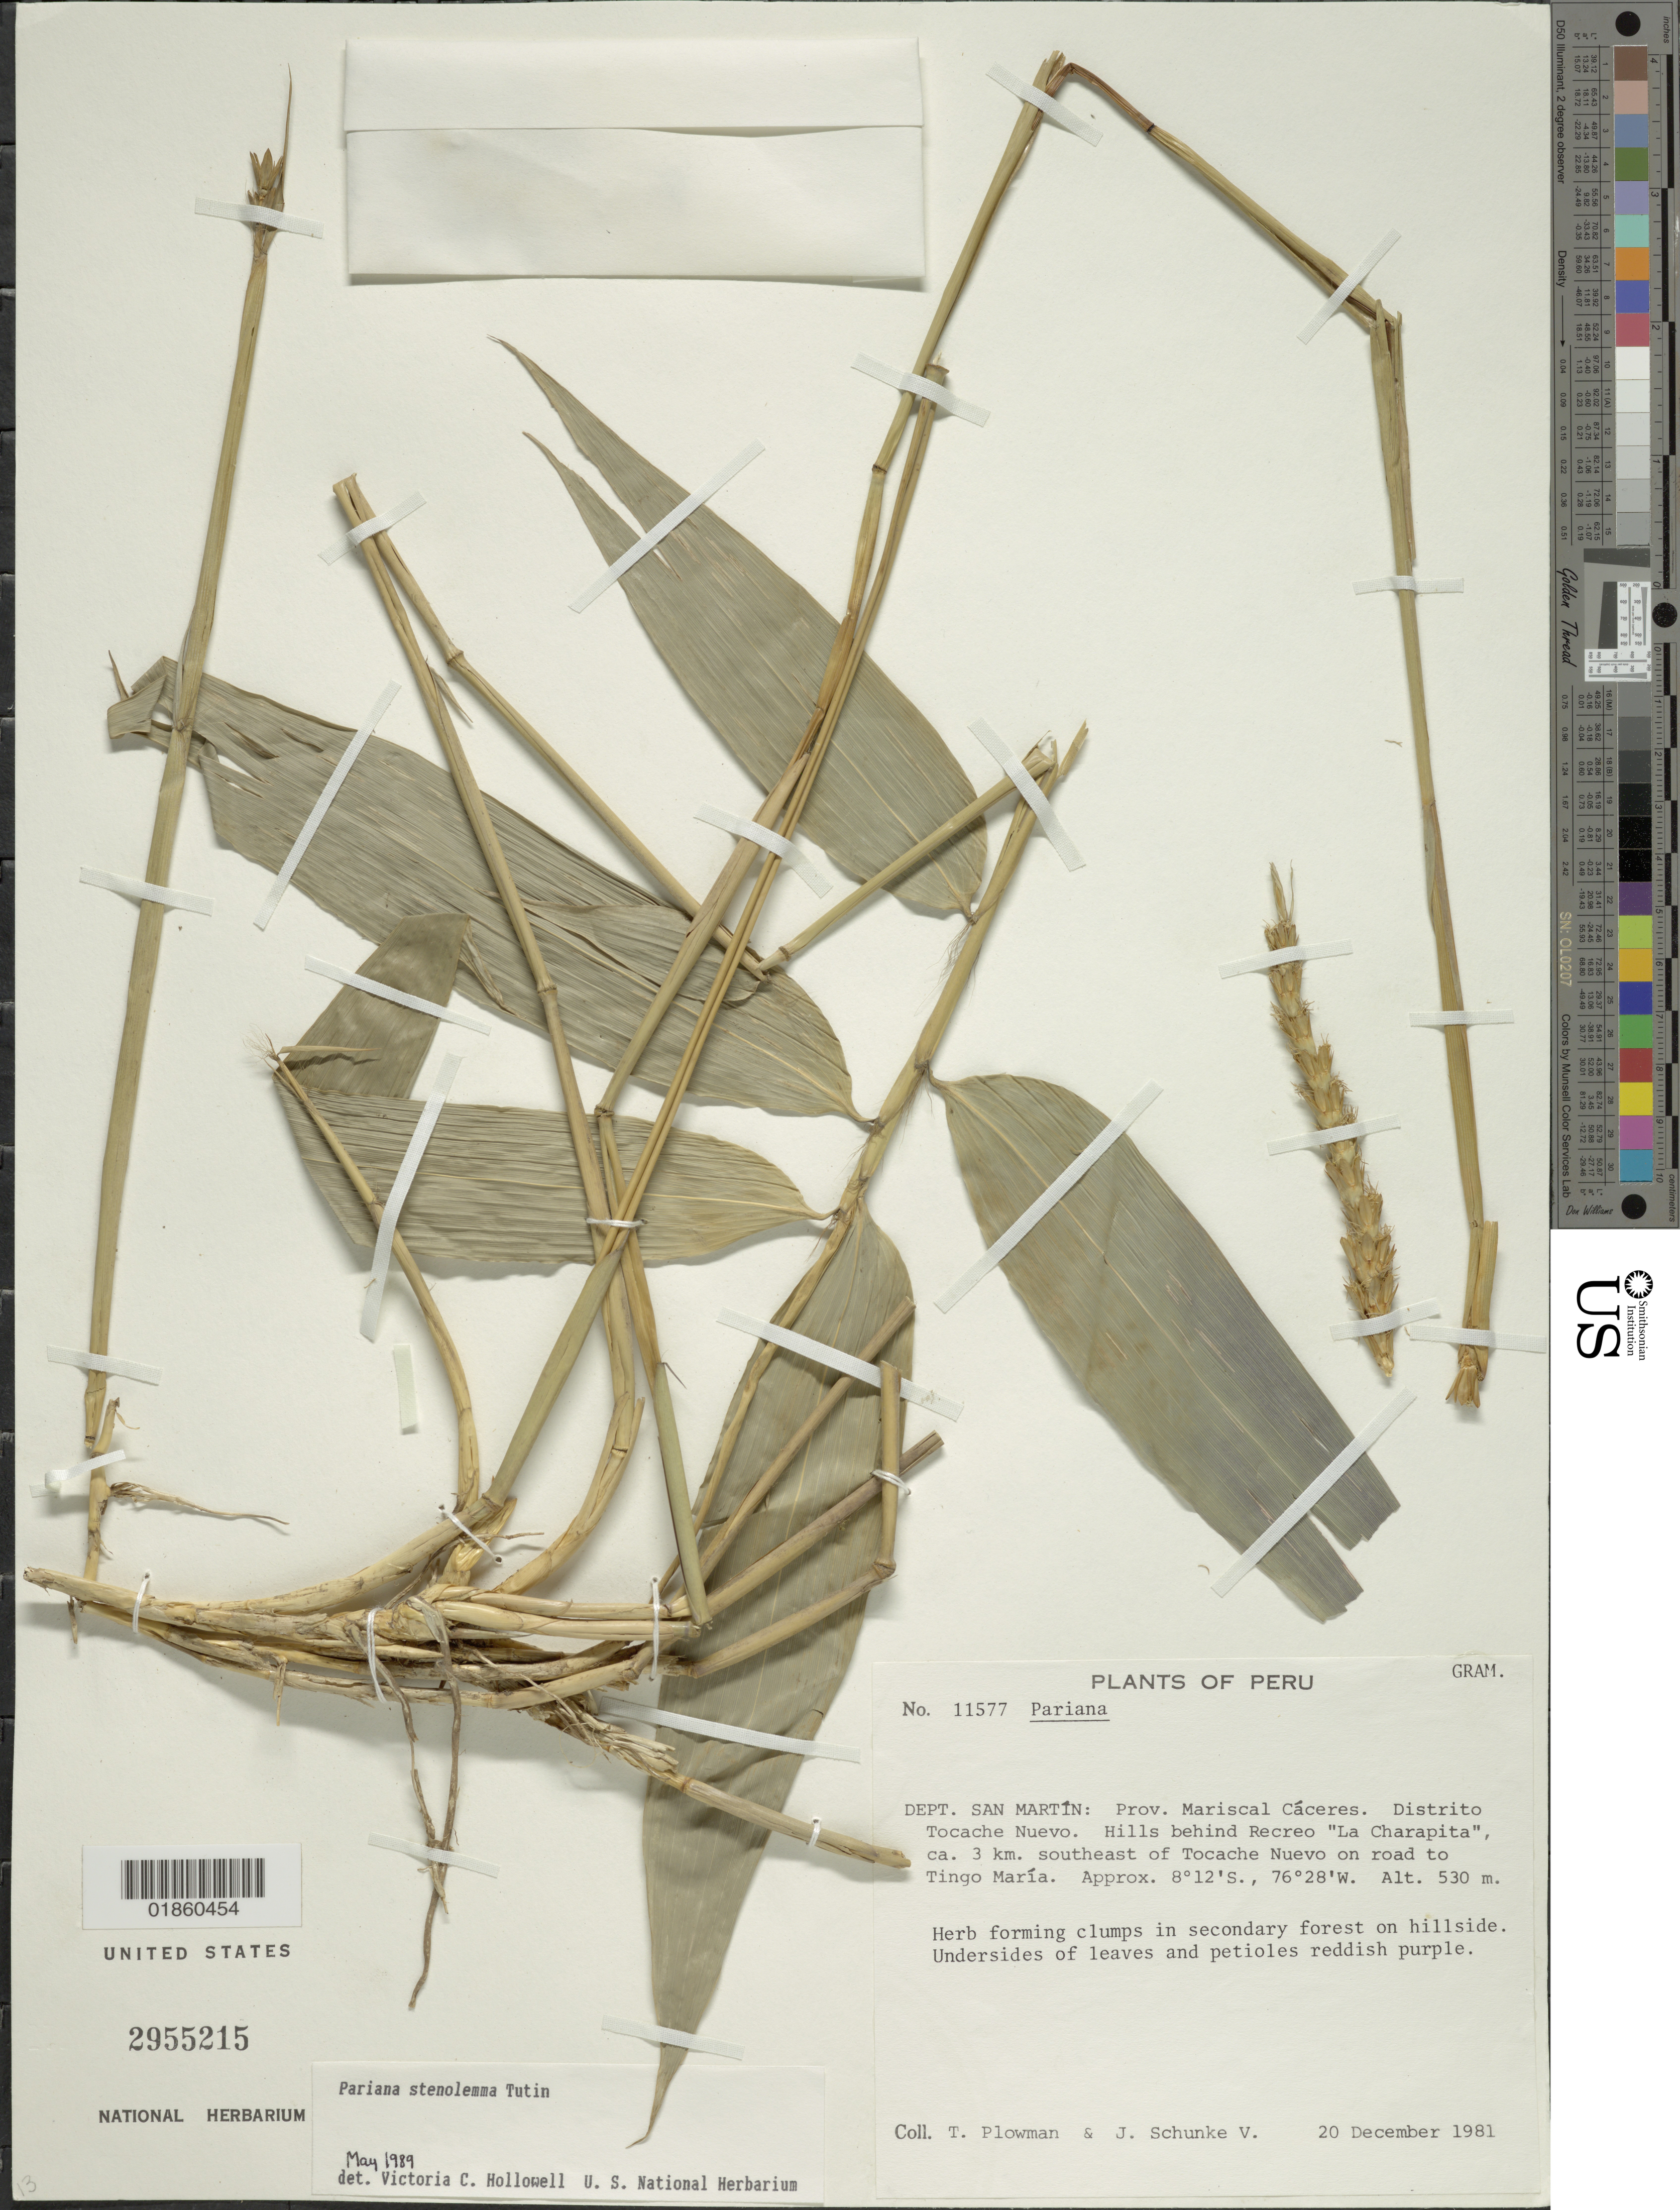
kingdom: Plantae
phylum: Tracheophyta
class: Liliopsida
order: Poales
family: Poaceae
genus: Pariana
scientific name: Pariana stenolemma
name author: Tutin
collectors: T. Plowman & J. Schunke Vigo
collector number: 11577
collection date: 1981-12-20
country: Peru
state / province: San Martín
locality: Dept. San Martín: Prov. Mariscal Cáceres. Distrito Tocache Nuevo. Hills behind Recreo "La Charapita", ca. 3 km. southeast of Tocache Nuevo on road to Tingo María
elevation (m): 530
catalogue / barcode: US 2955215